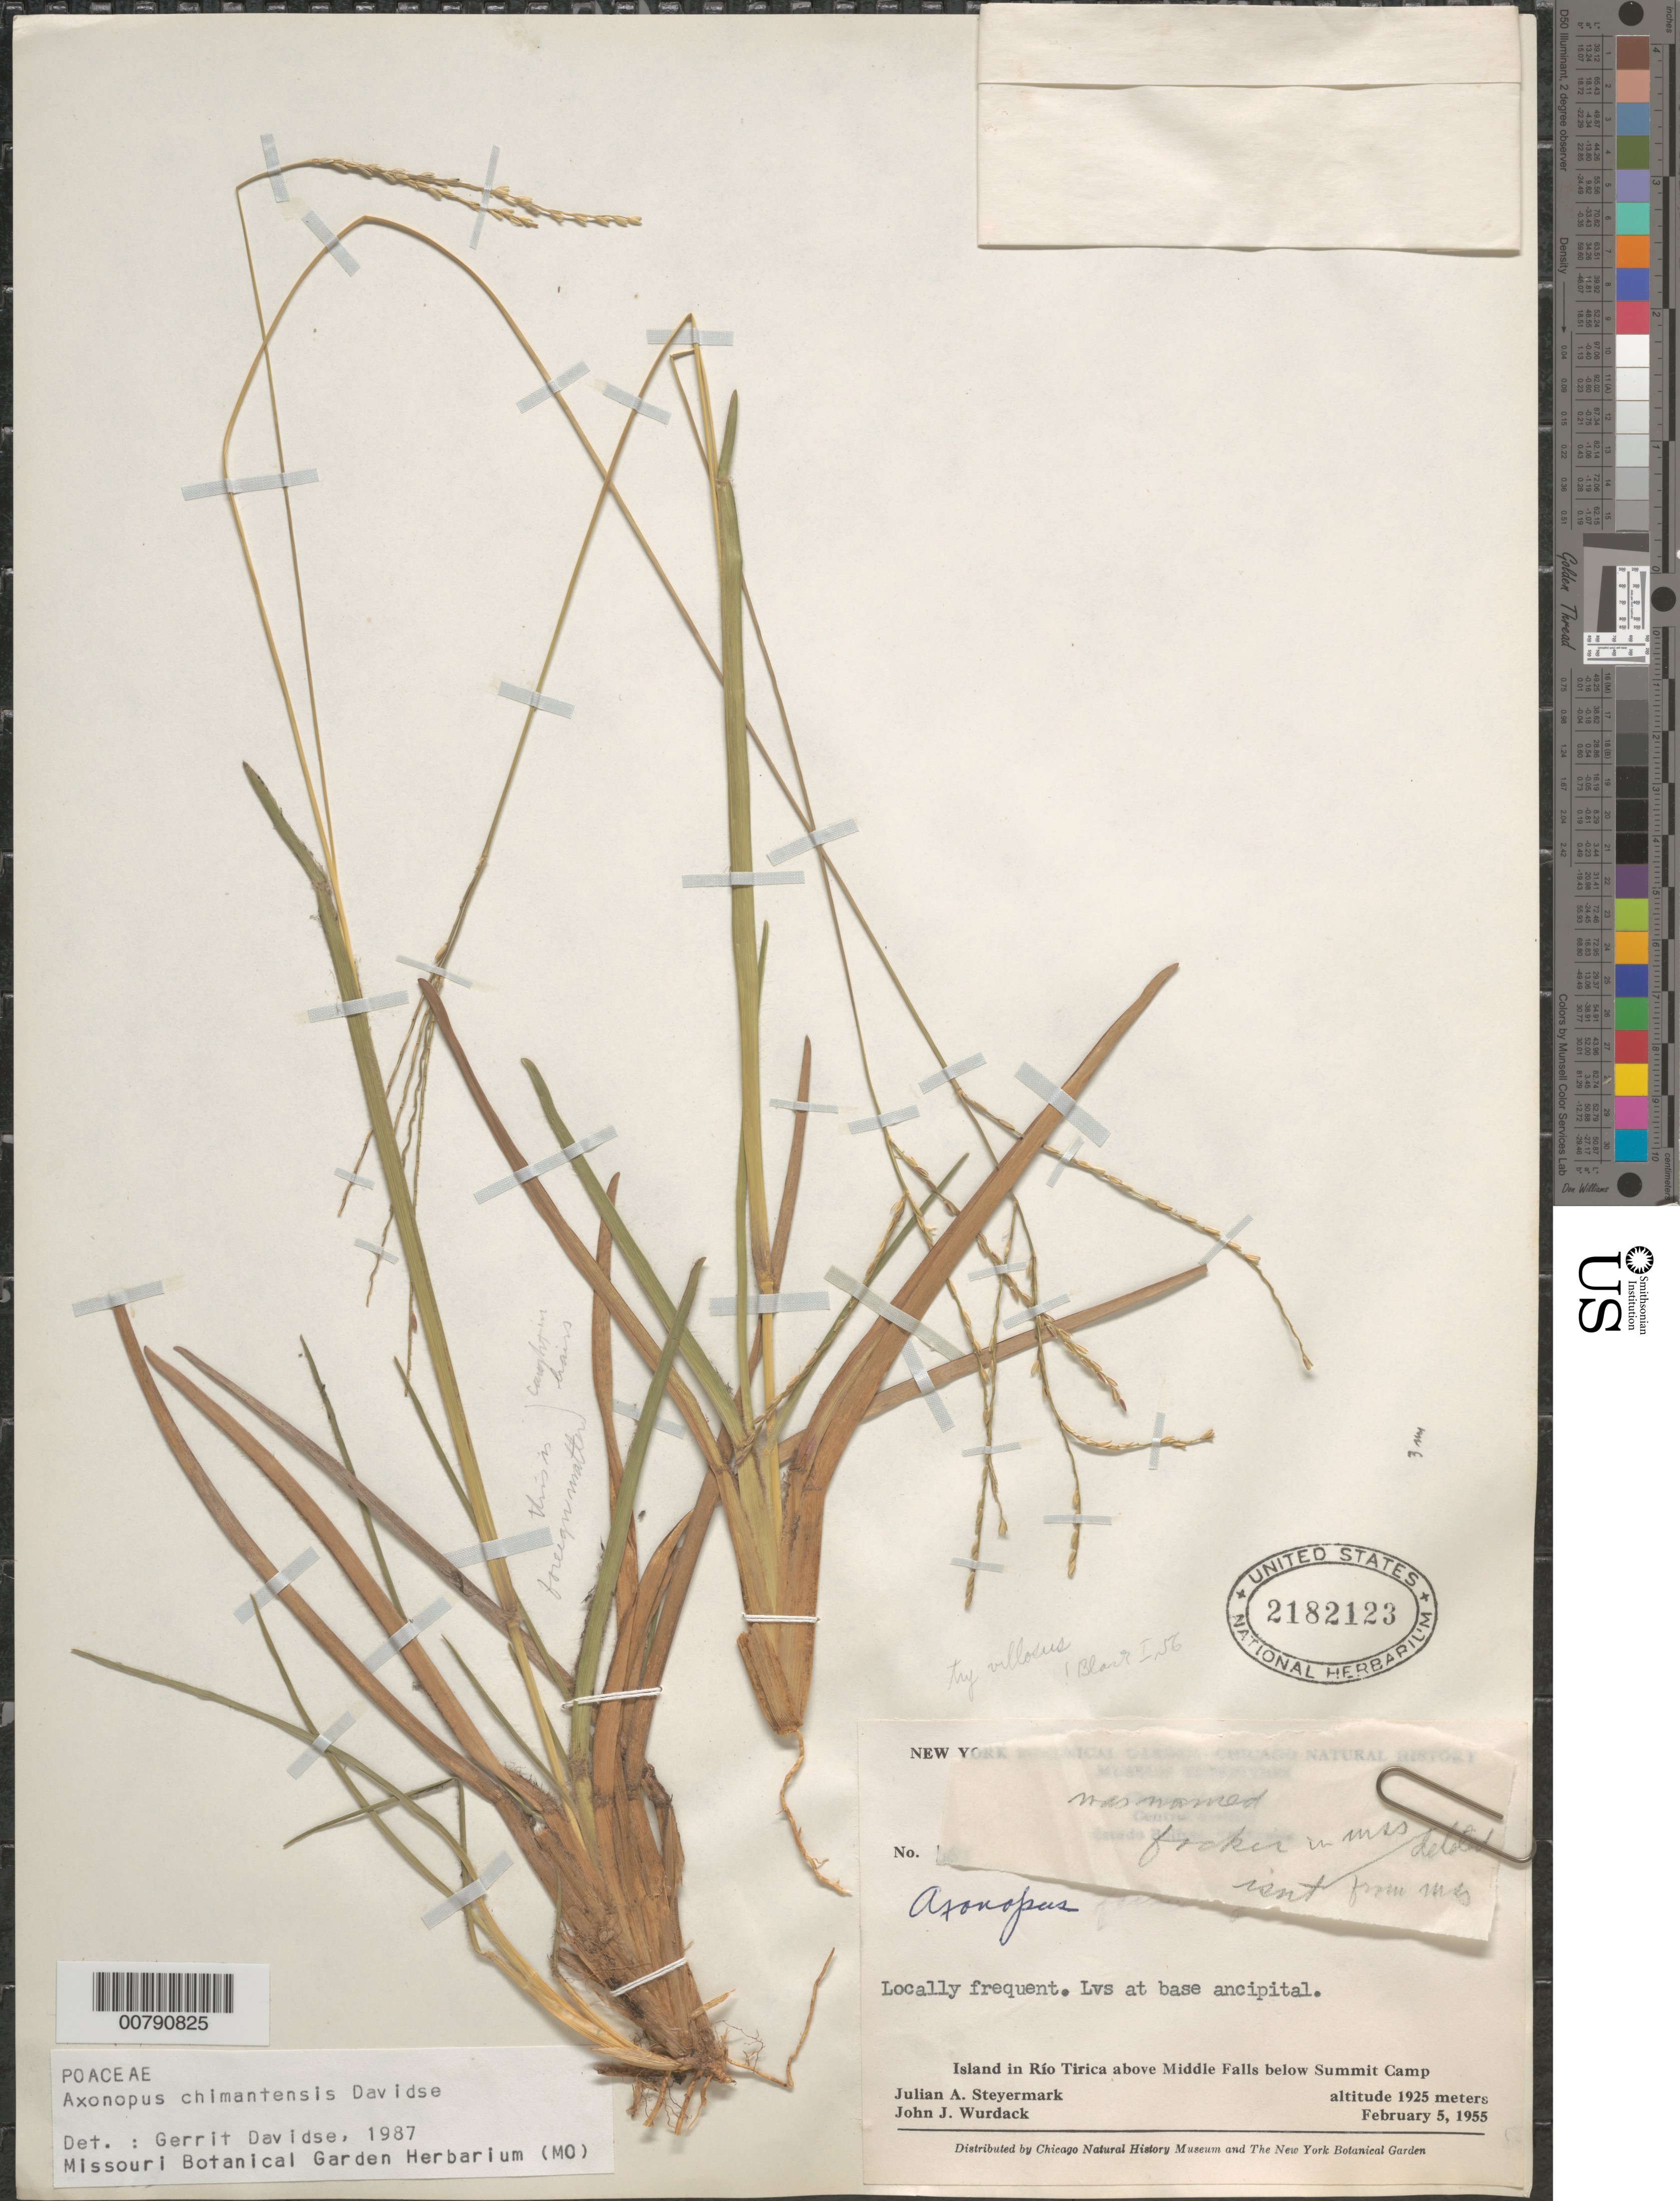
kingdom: Plantae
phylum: Tracheophyta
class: Liliopsida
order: Poales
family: Poaceae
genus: Axonopus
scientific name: Axonopus chimantensis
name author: Davidse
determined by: Davidse, Gerrit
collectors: J. Steyermark & J. J. Wurdack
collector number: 55 463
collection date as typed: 5-Feb-55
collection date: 1955-02-05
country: Venezuela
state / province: Bolívar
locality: Chimantá Massif, Central Section, Island in Río Tirica above Middle Falls below Summit Camp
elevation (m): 1925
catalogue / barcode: US 2182123